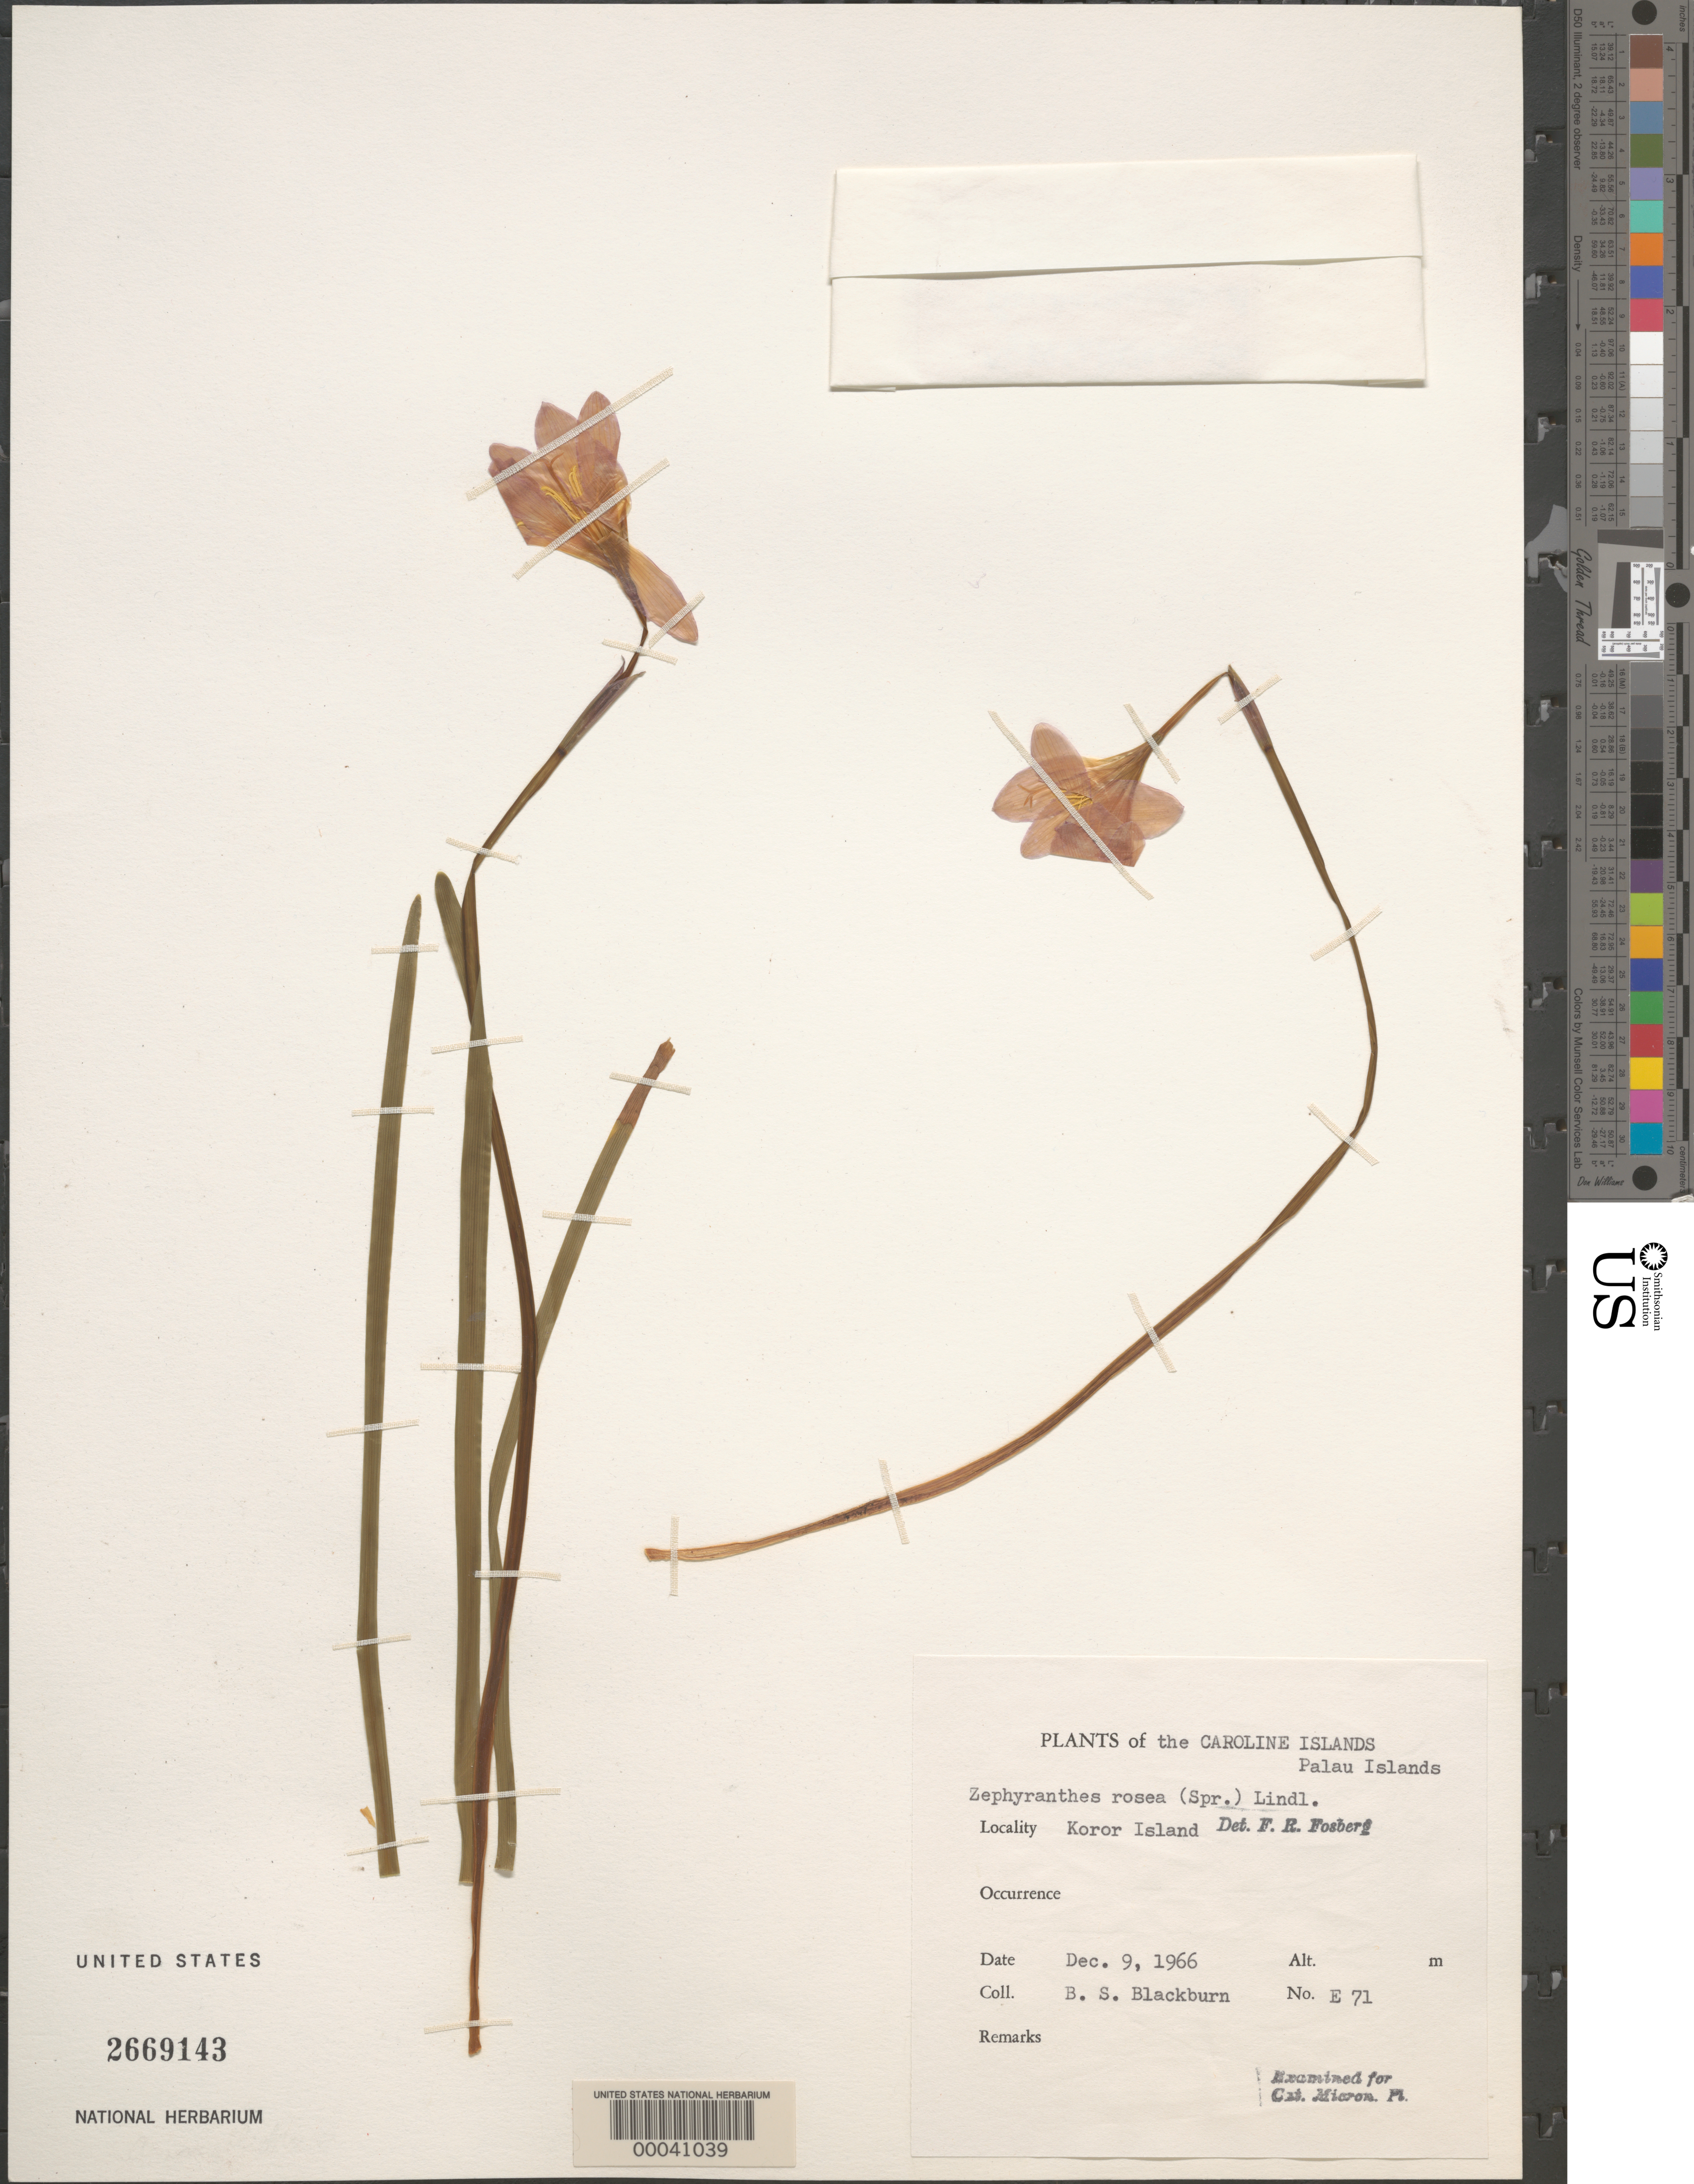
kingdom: Plantae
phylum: Tracheophyta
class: Liliopsida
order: Asparagales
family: Amaryllidaceae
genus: Zephyranthes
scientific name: Zephyranthes rosea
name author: Lindl.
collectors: B. S. Blackburn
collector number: E 71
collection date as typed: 09 Dec 1966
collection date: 1966-12-09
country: Palau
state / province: Koror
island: Oreor (Koror)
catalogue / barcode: US 2669143